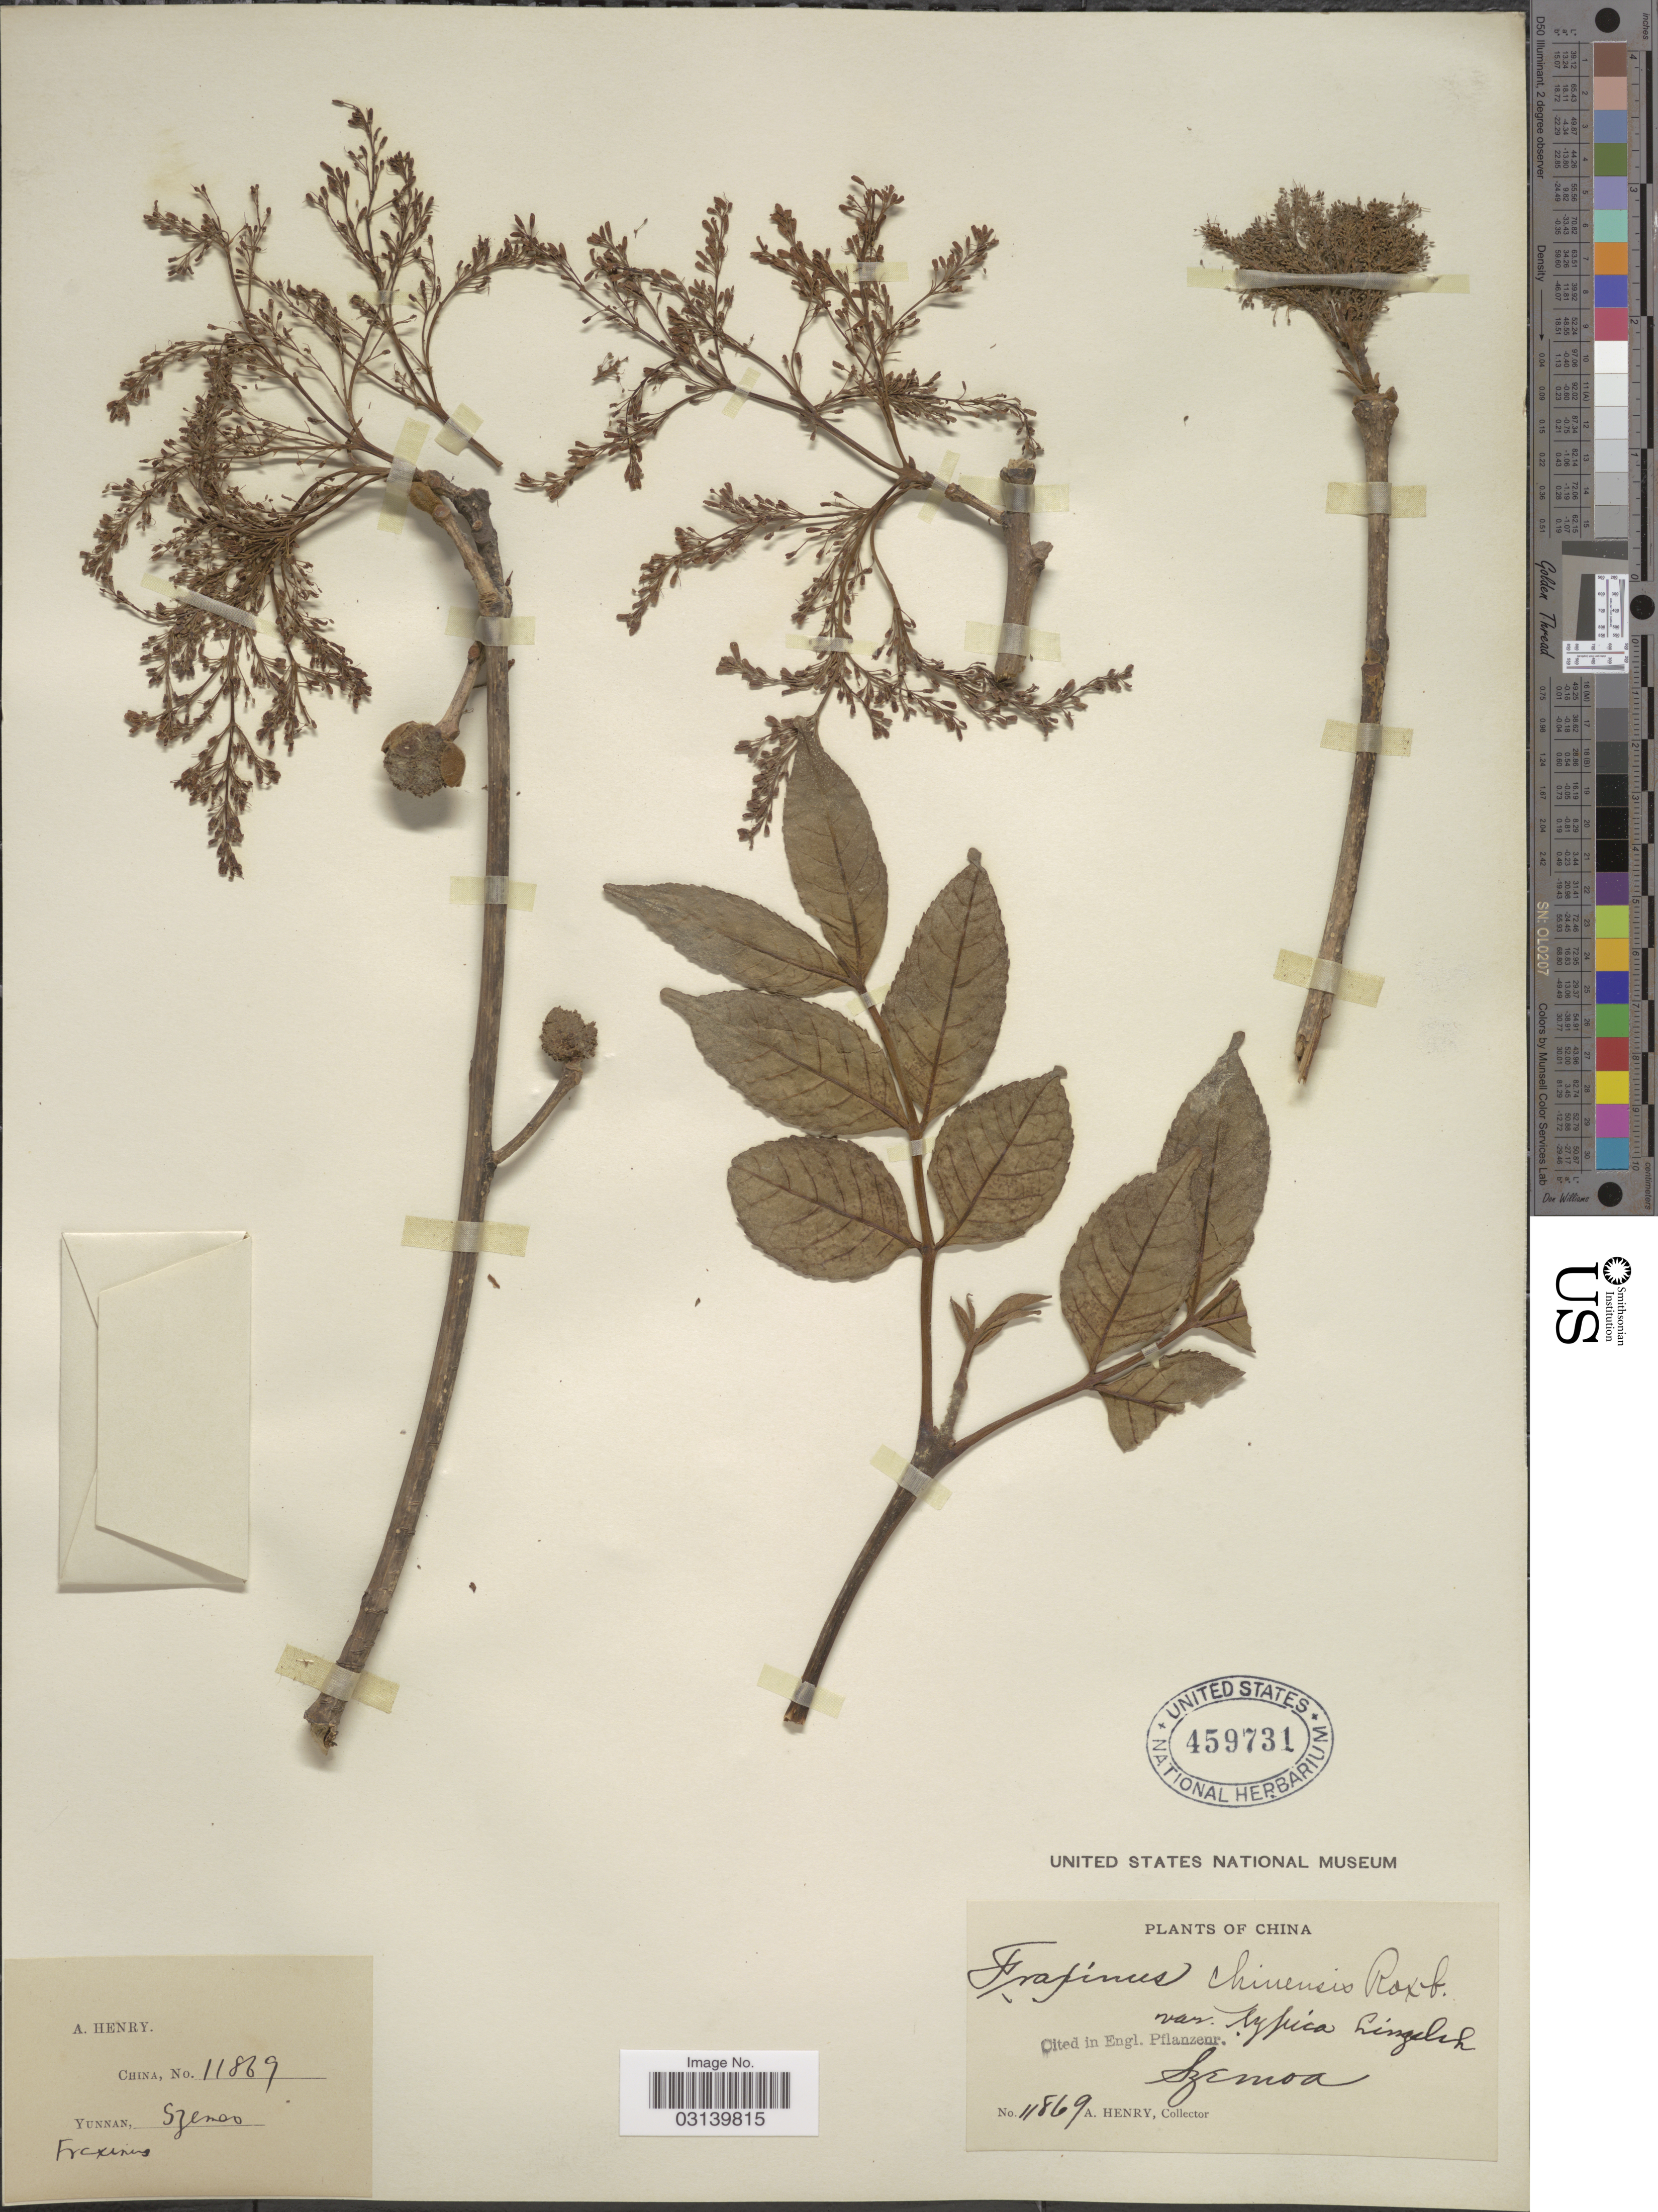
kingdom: Plantae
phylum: Tracheophyta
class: Magnoliopsida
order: Lamiales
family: Oleaceae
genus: Fraxinus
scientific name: Fraxinus chinensis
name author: Roxb.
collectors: A. Henry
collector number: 11869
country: China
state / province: Yunnan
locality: Szemoa.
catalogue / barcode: US 459731